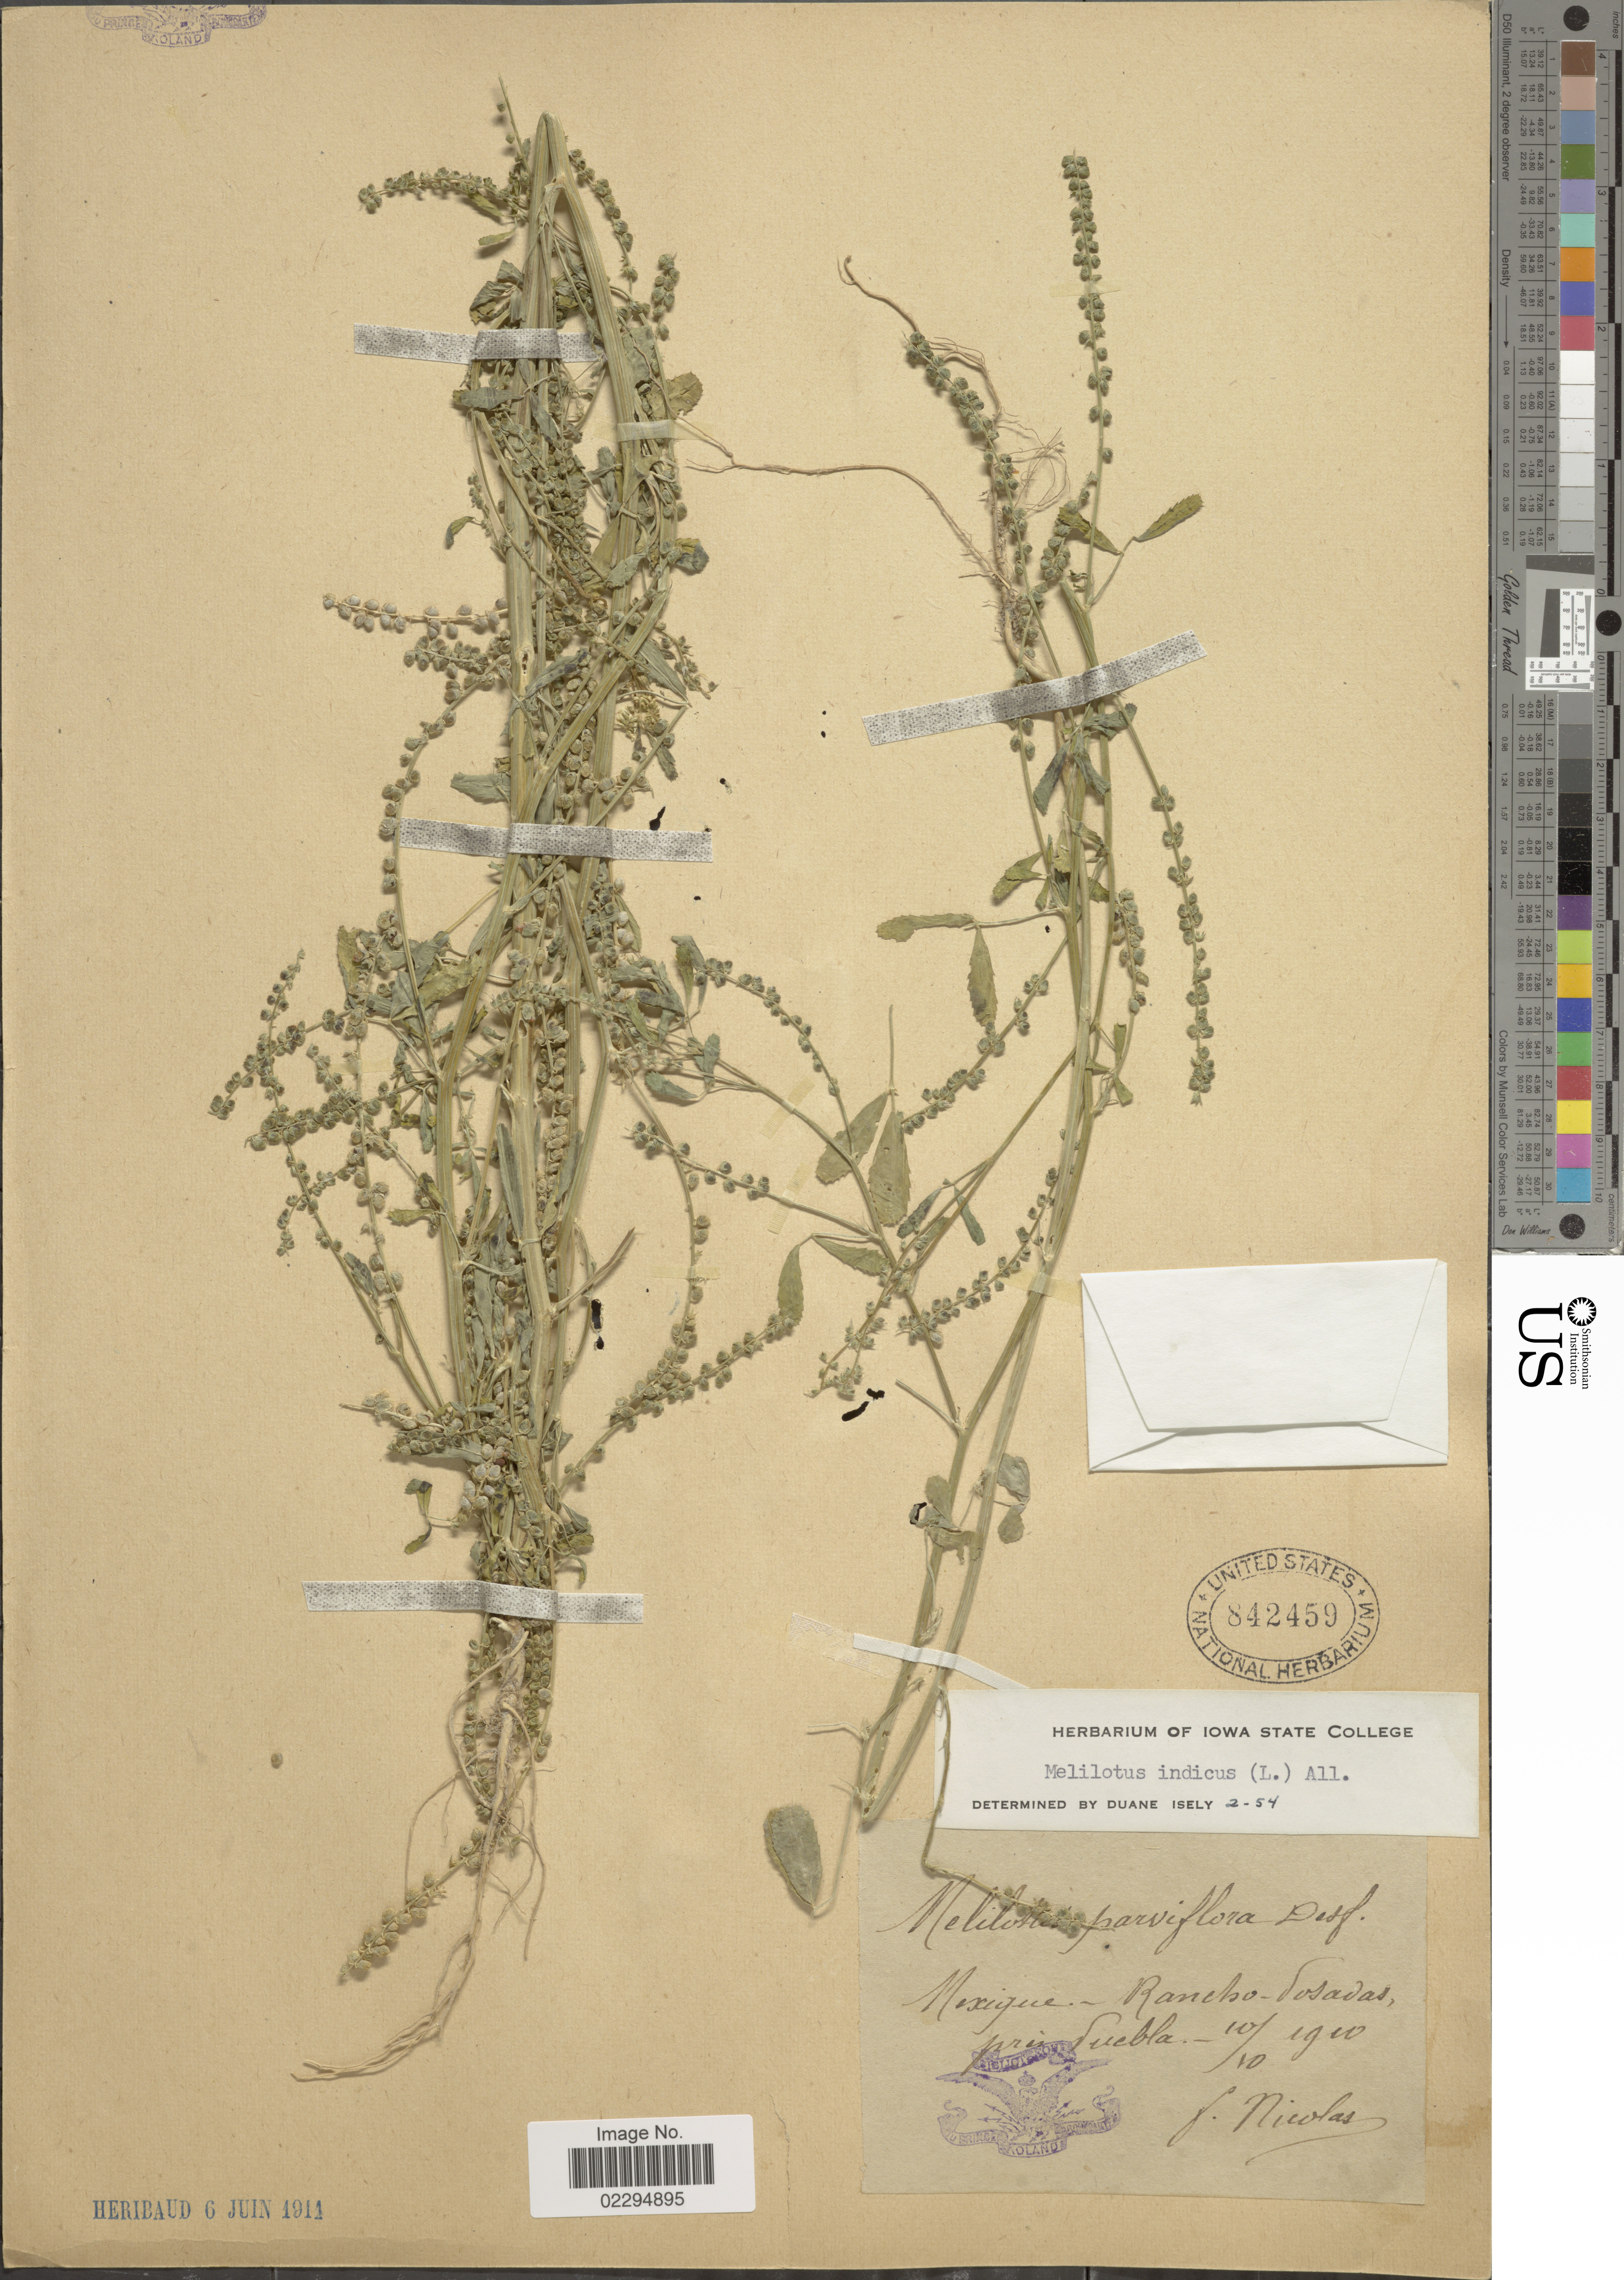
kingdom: Plantae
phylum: Tracheophyta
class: Magnoliopsida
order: Fabales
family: Fabaceae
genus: Melilotus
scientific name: Melilotus indicus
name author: (L.) All.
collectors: F. Nicolas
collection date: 1910-10-10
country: Mexico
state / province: Puebla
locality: Rancho-Posadas pres Puebla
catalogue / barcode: US 842459